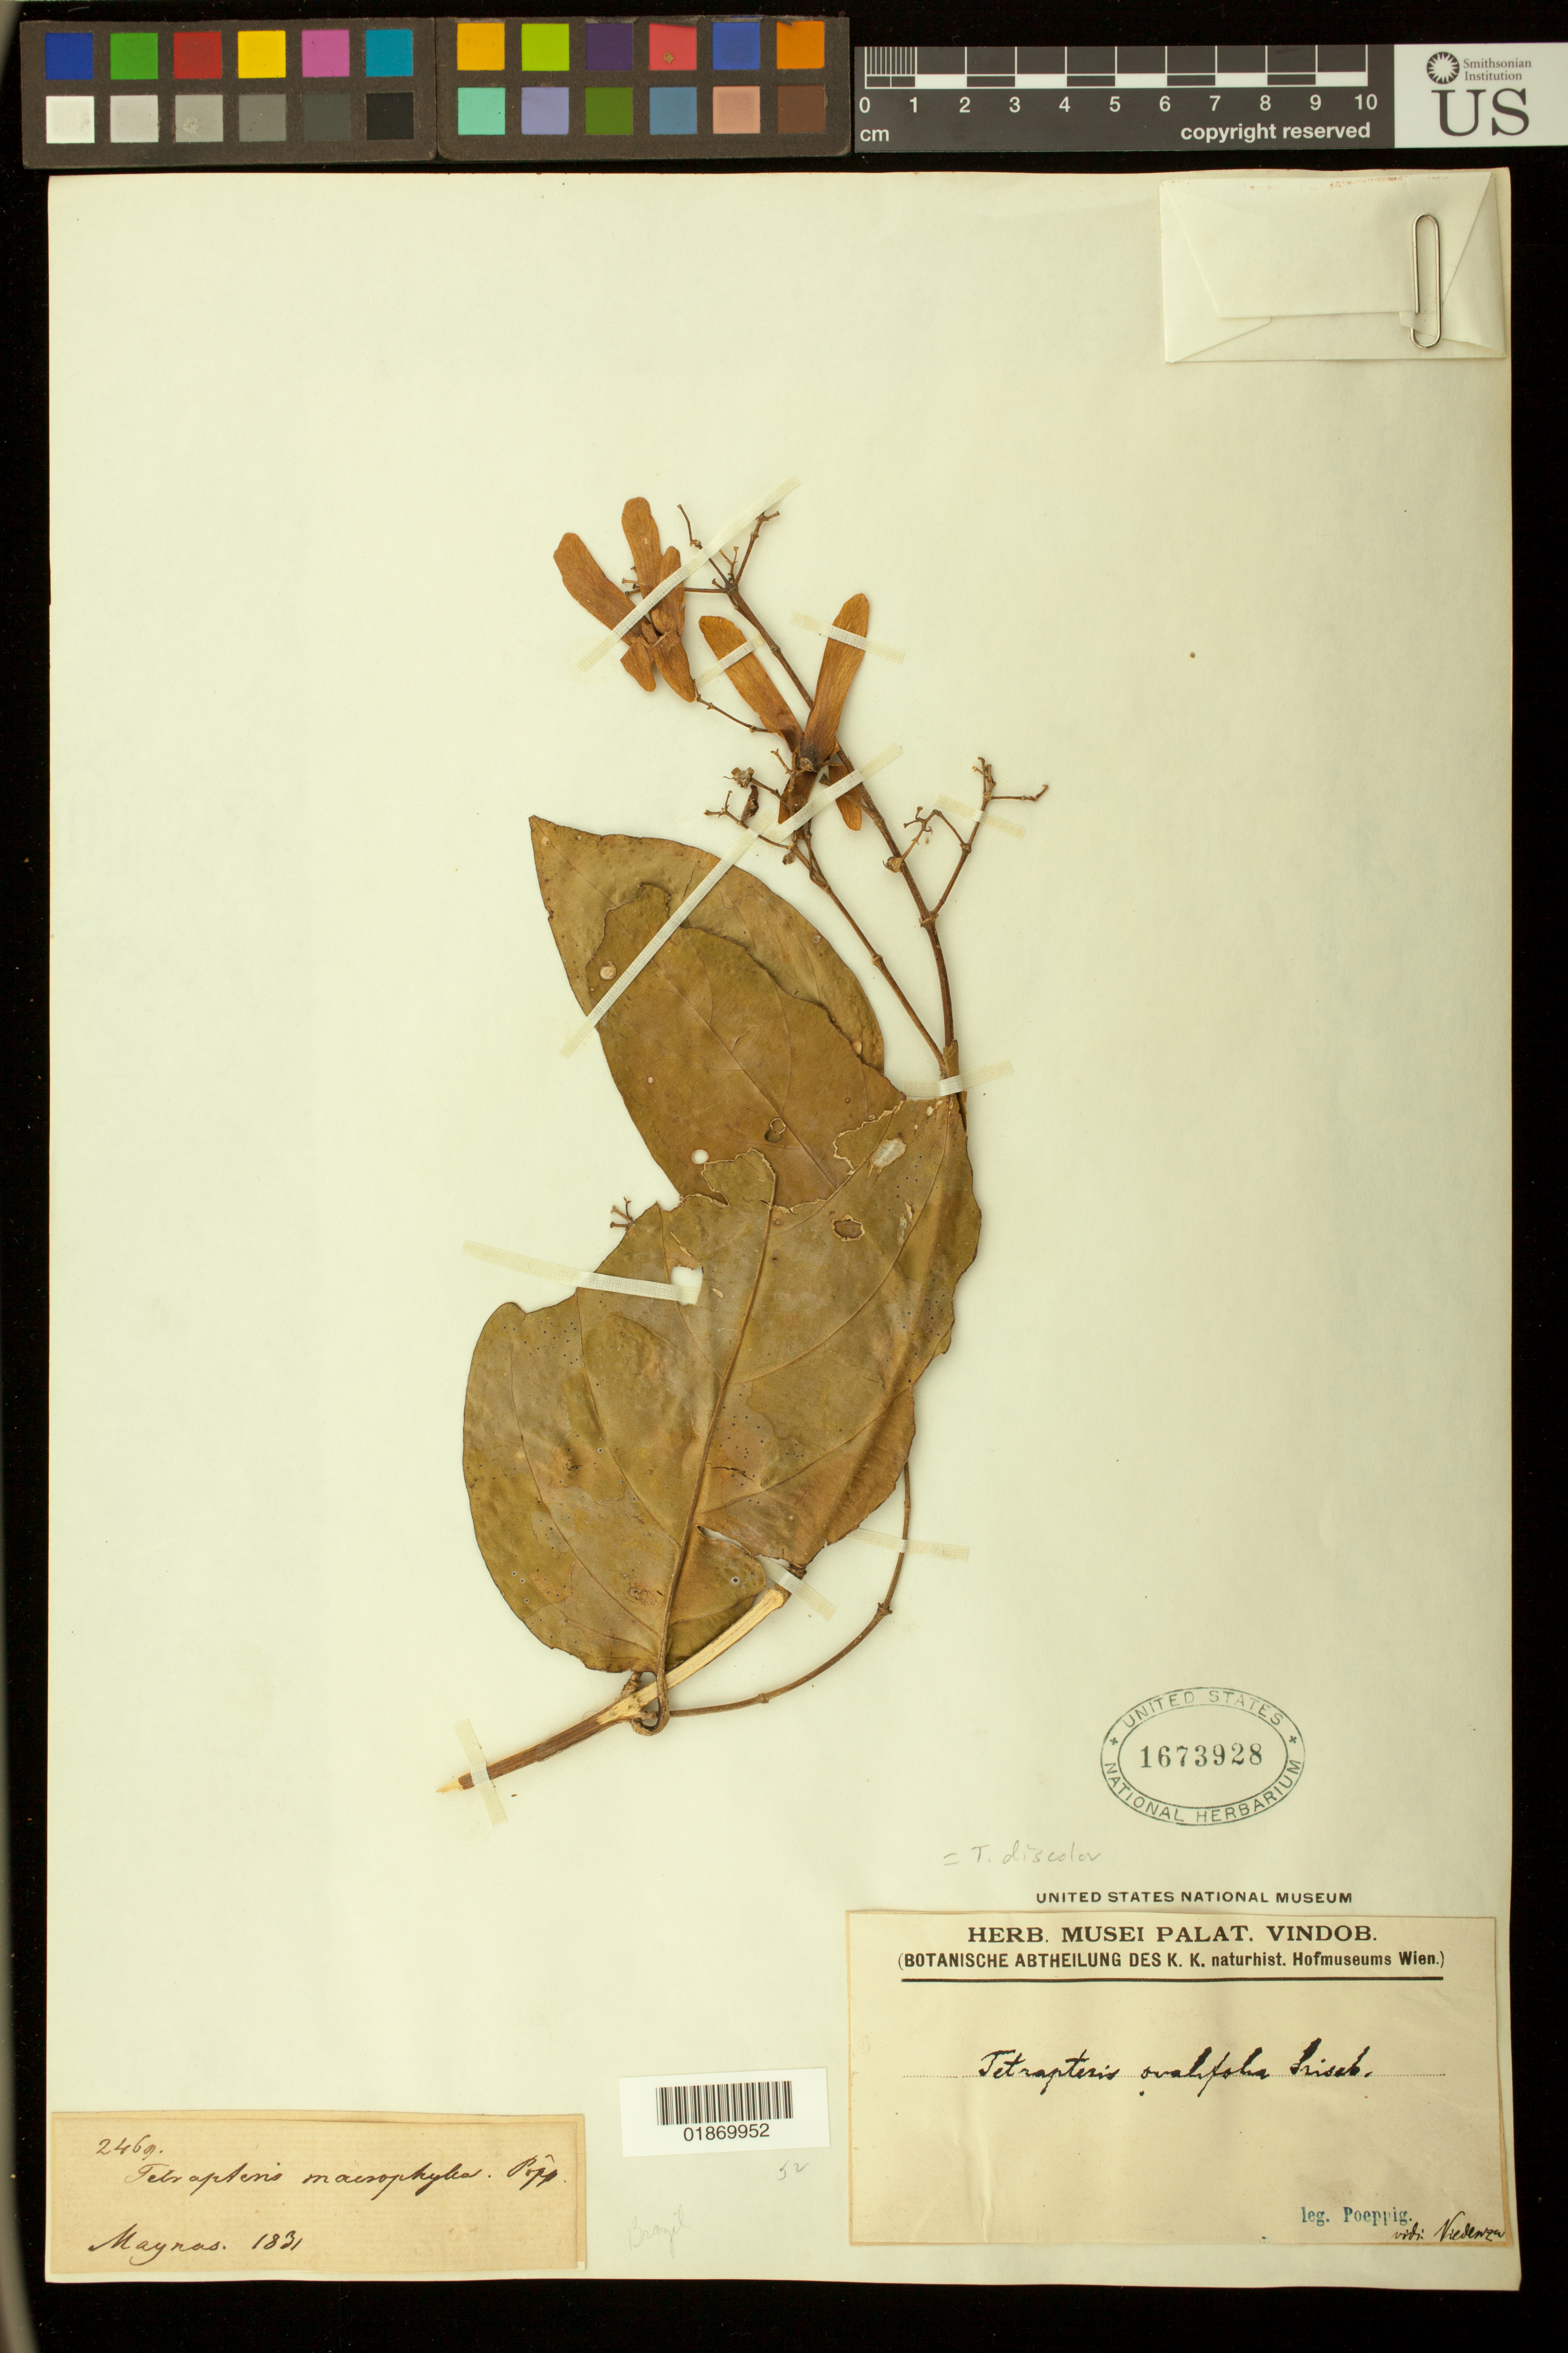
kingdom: Plantae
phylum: Tracheophyta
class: Magnoliopsida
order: Malpighiales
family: Malpighiaceae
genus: Tetrapterys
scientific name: Tetrapterys discolor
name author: (G. Mey.) DC.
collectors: E. F. Poeppig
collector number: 2469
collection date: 1905-01-04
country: Peru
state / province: Loreto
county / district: Maynas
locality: Maynas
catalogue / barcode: US 1673928